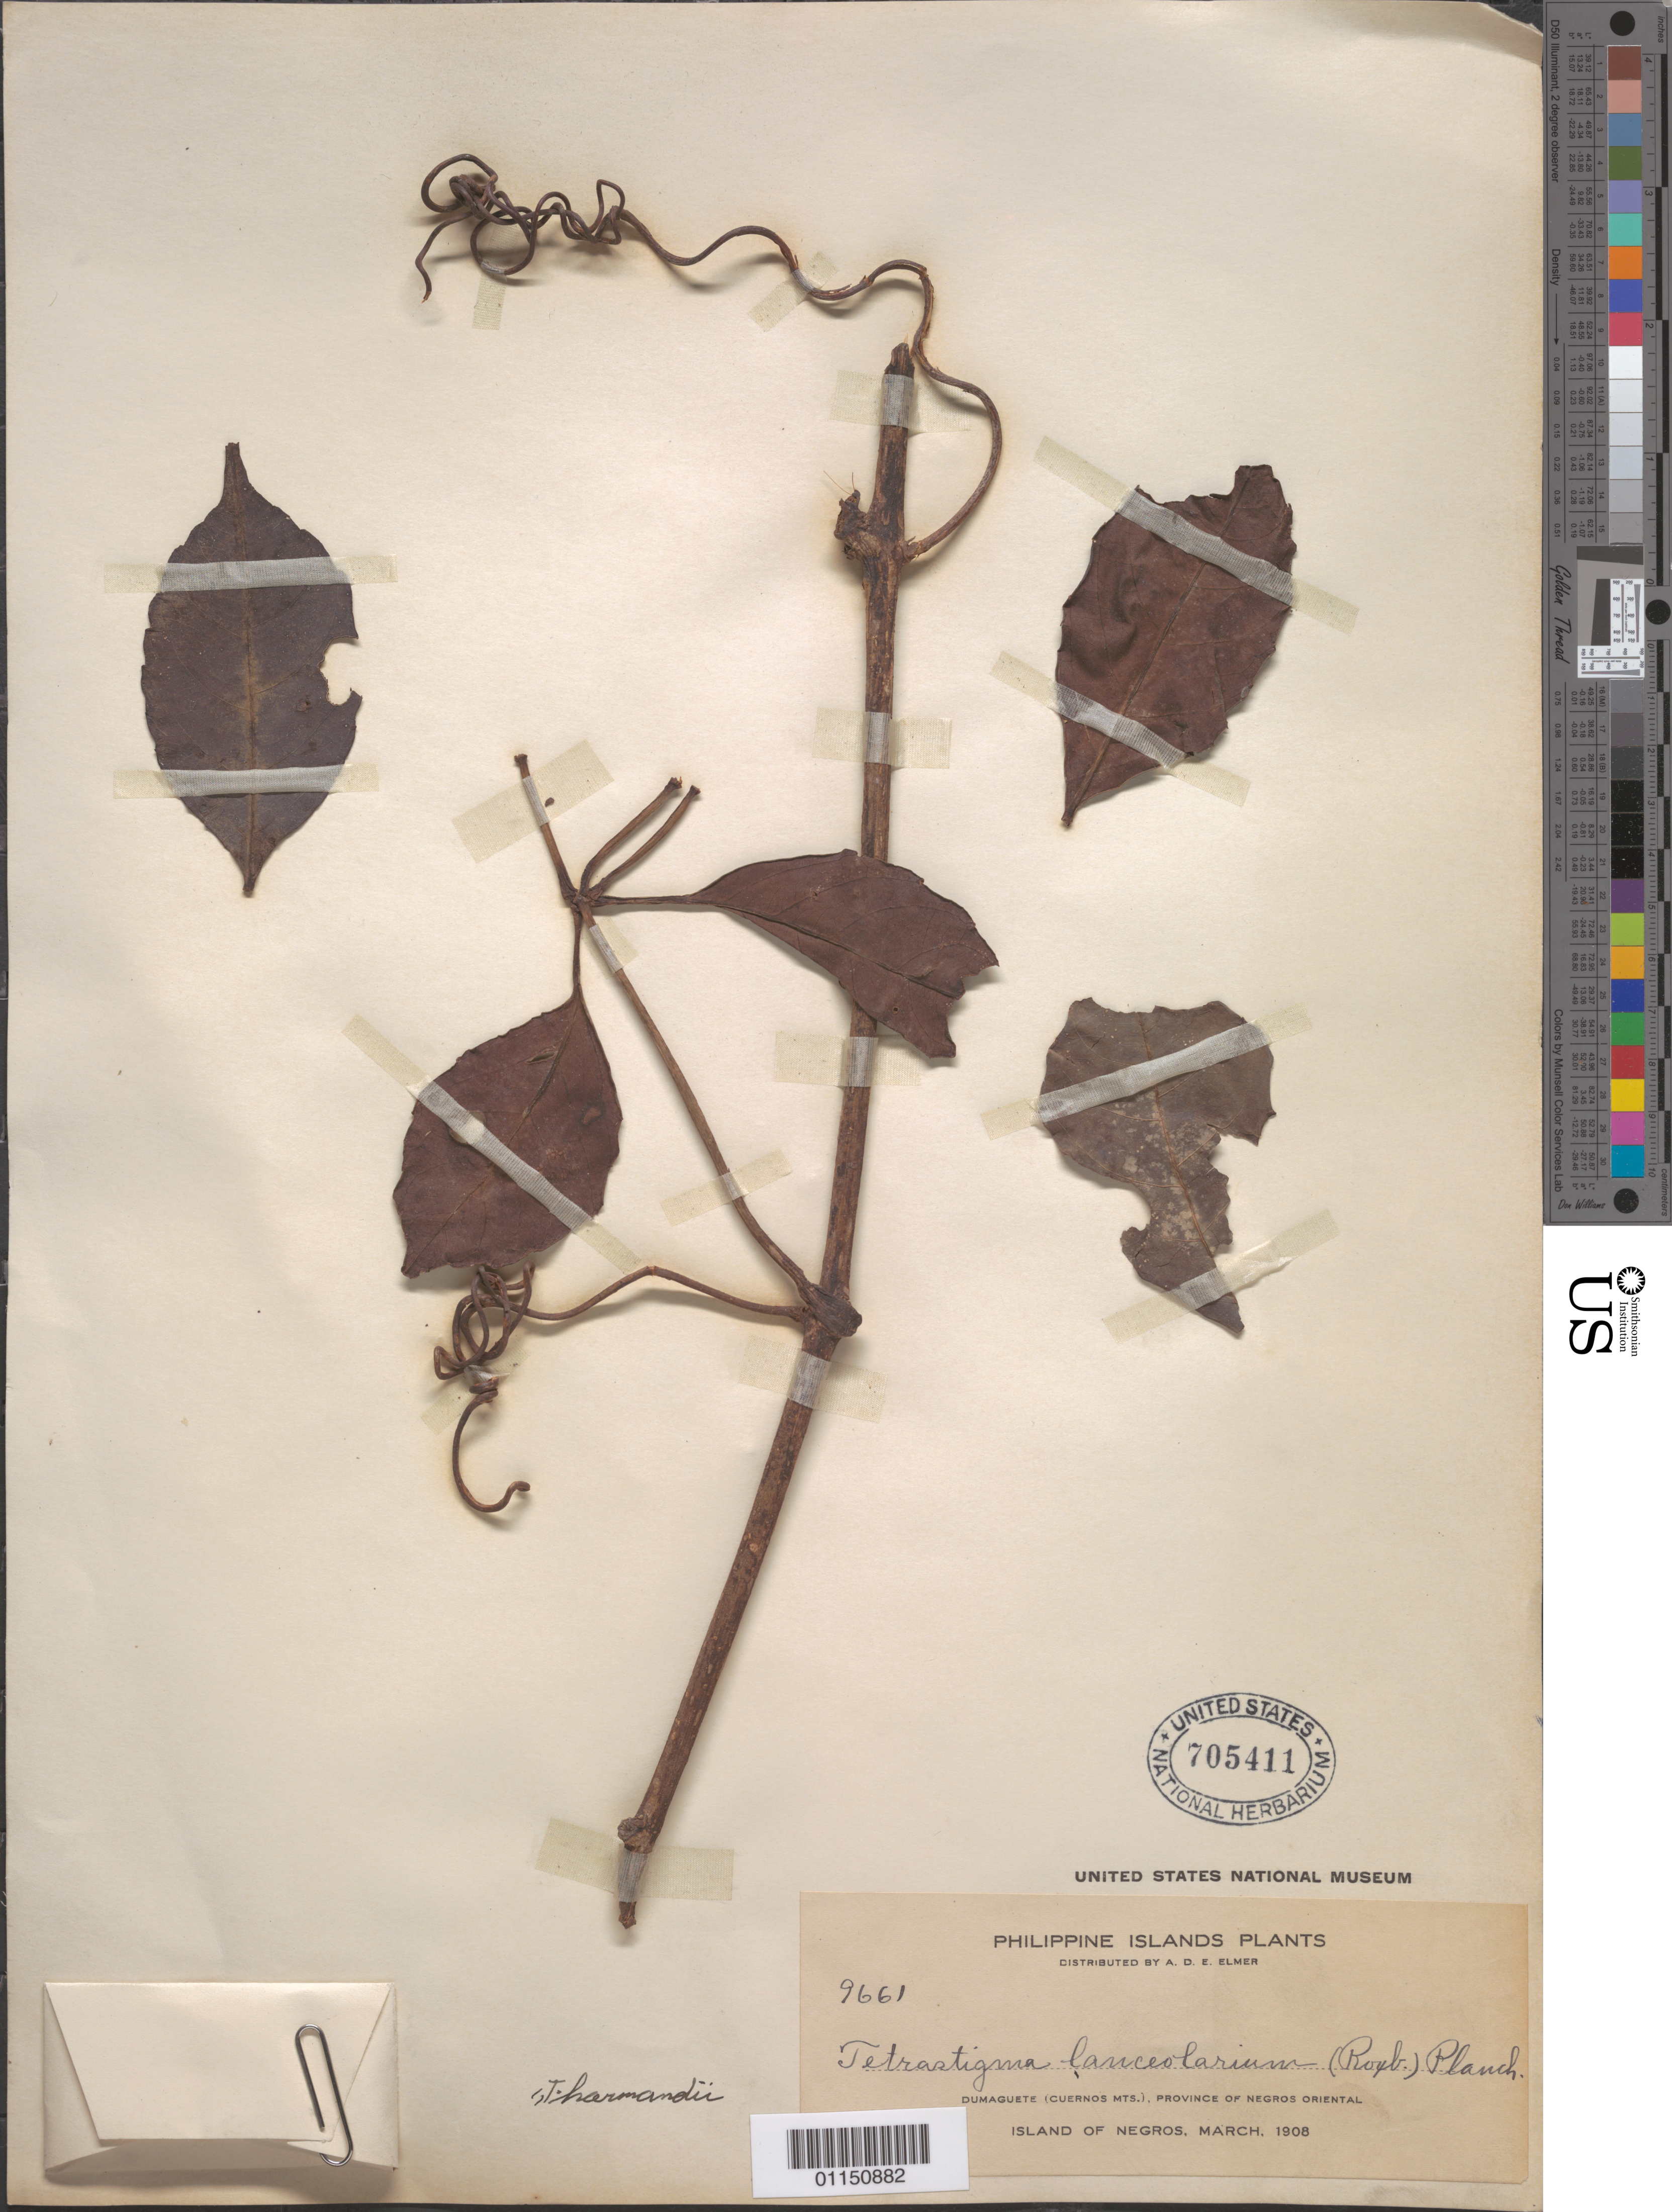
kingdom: Plantae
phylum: Tracheophyta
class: Magnoliopsida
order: Vitales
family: Vitaceae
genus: Tetrastigma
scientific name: Tetrastigma harmandii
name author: Planch.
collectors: A. D. E. Elmer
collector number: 9661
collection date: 1908-03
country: Philippines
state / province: Central Visayas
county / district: Negros Oriental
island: Negros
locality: Dumaguete (Cuernos Mts).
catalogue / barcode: US 705411